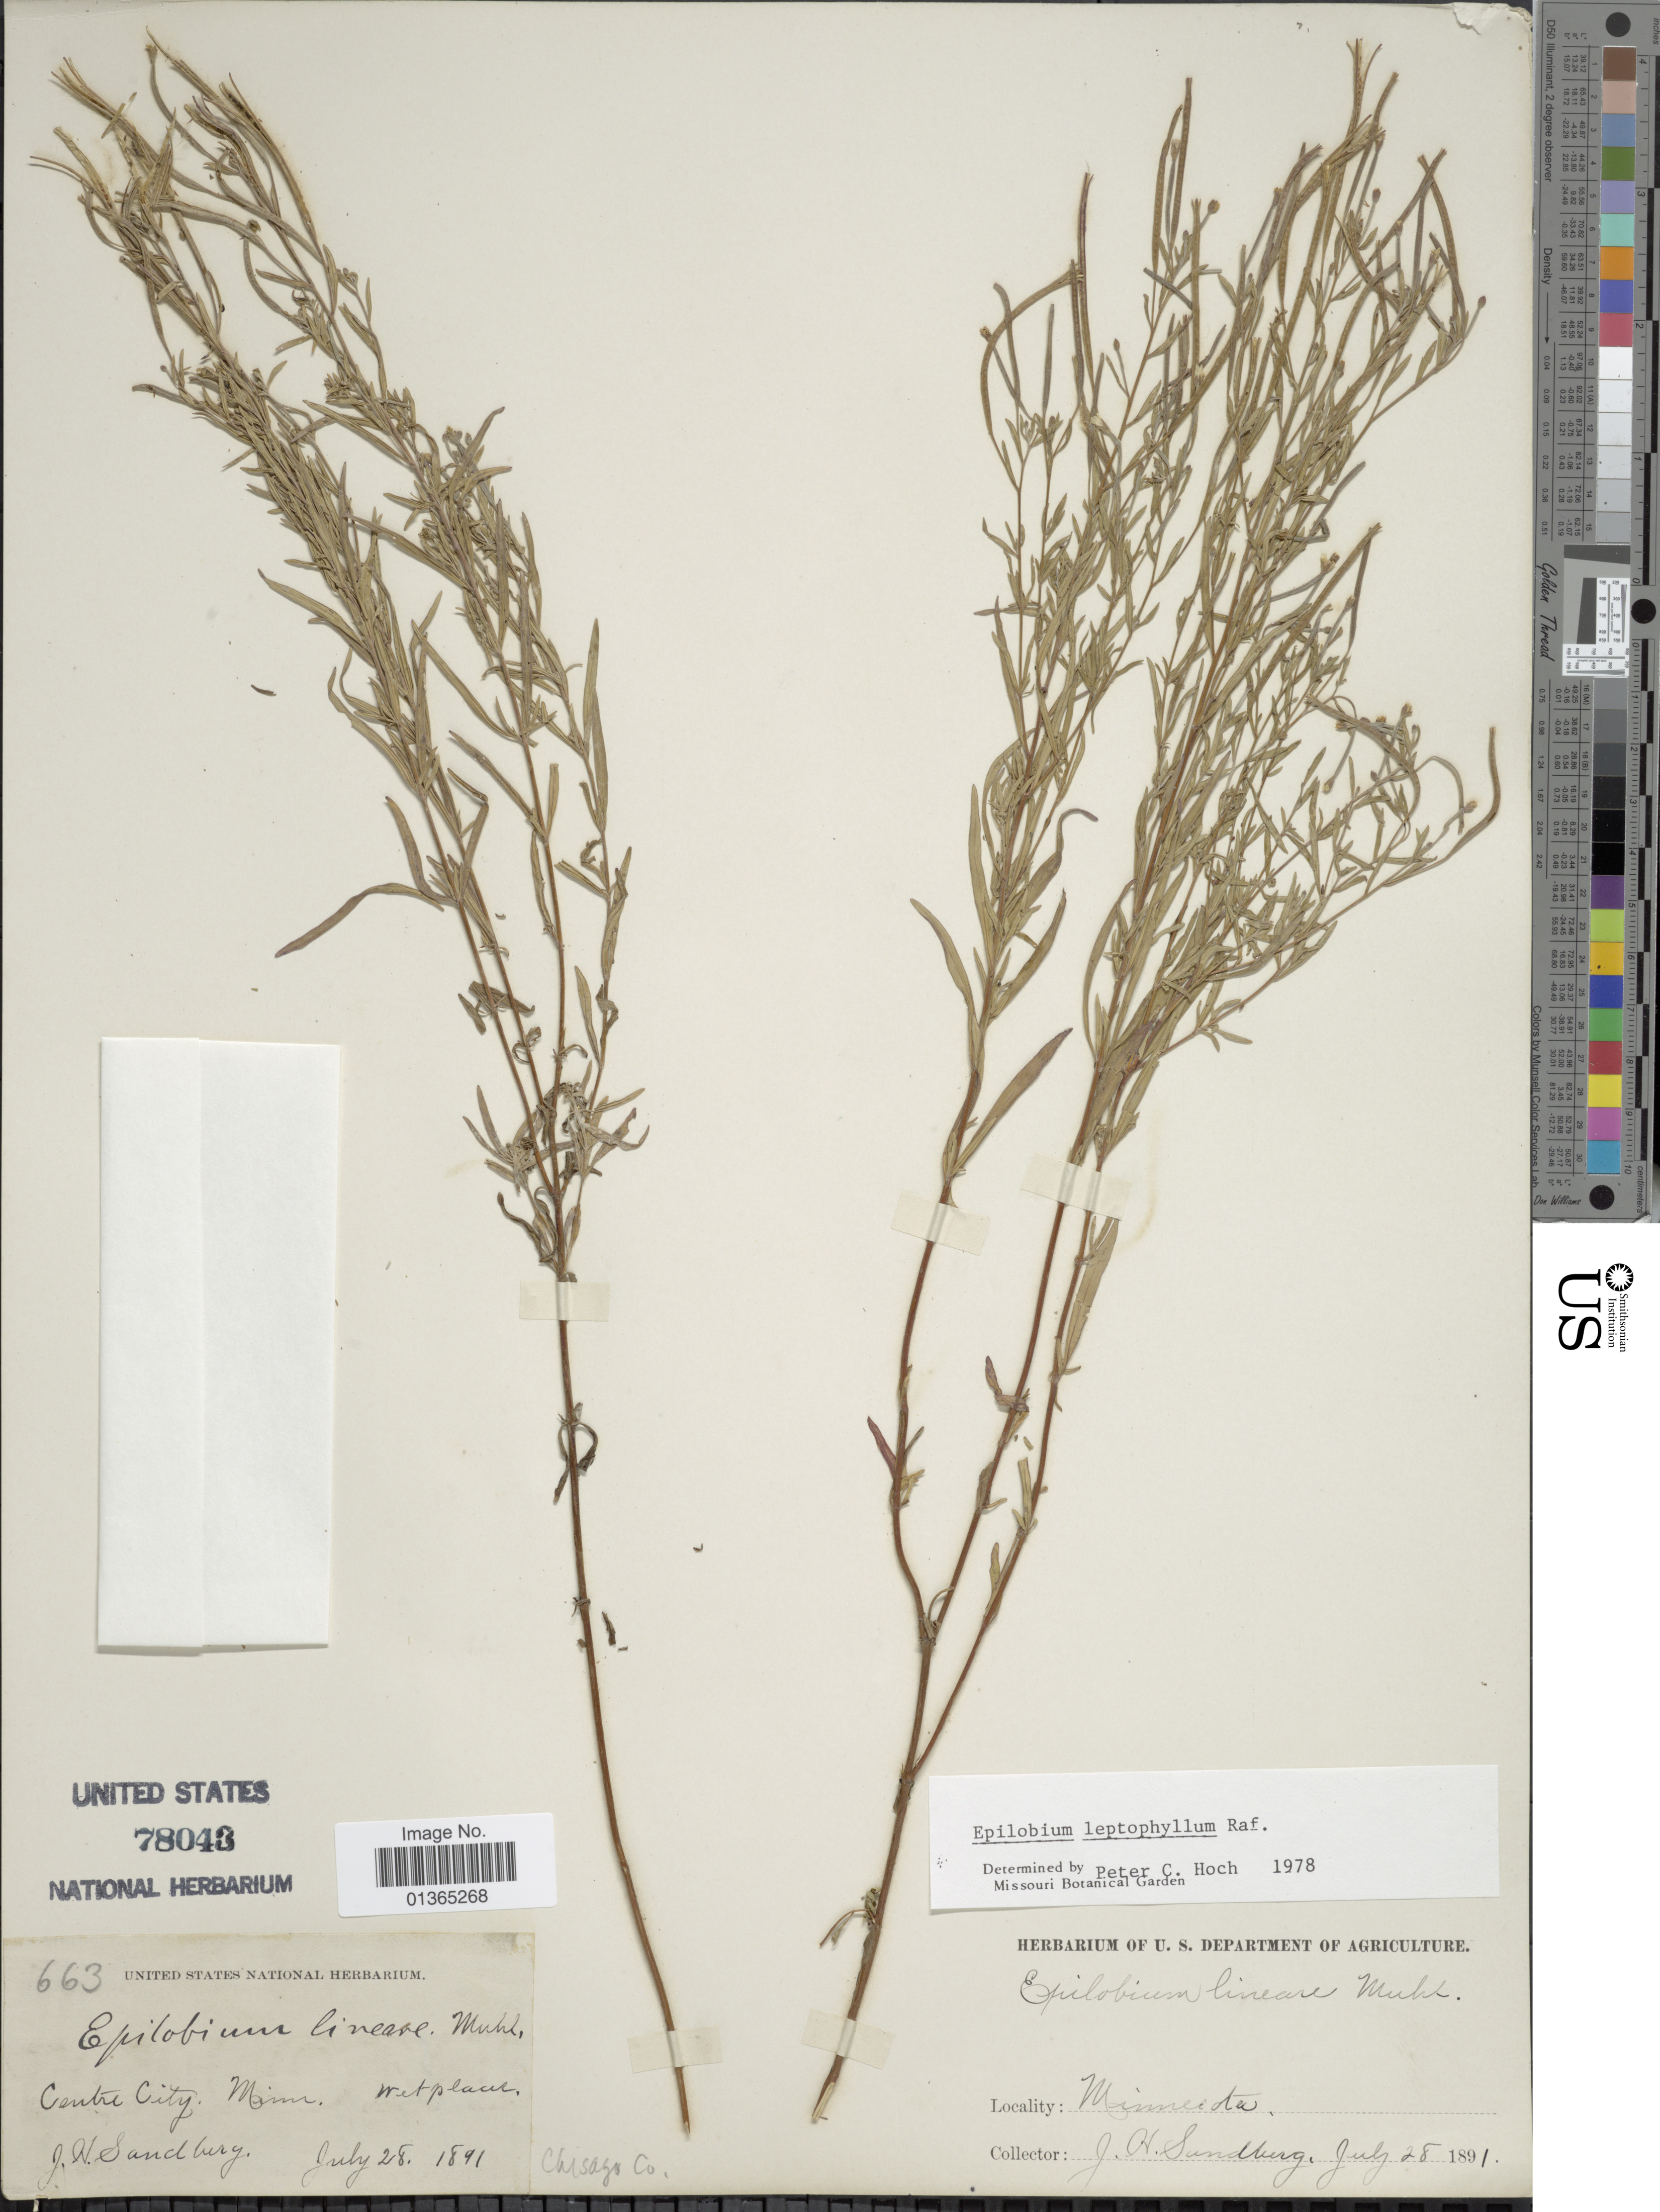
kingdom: Plantae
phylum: Tracheophyta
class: Magnoliopsida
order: Myrtales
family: Onagraceae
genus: Epilobium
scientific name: Epilobium leptophyllum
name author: Raf.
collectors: J. H. Sandberg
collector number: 663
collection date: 1891-07-28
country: United States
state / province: Minnesota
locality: Centre City. Chicago Co.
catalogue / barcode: US 78043